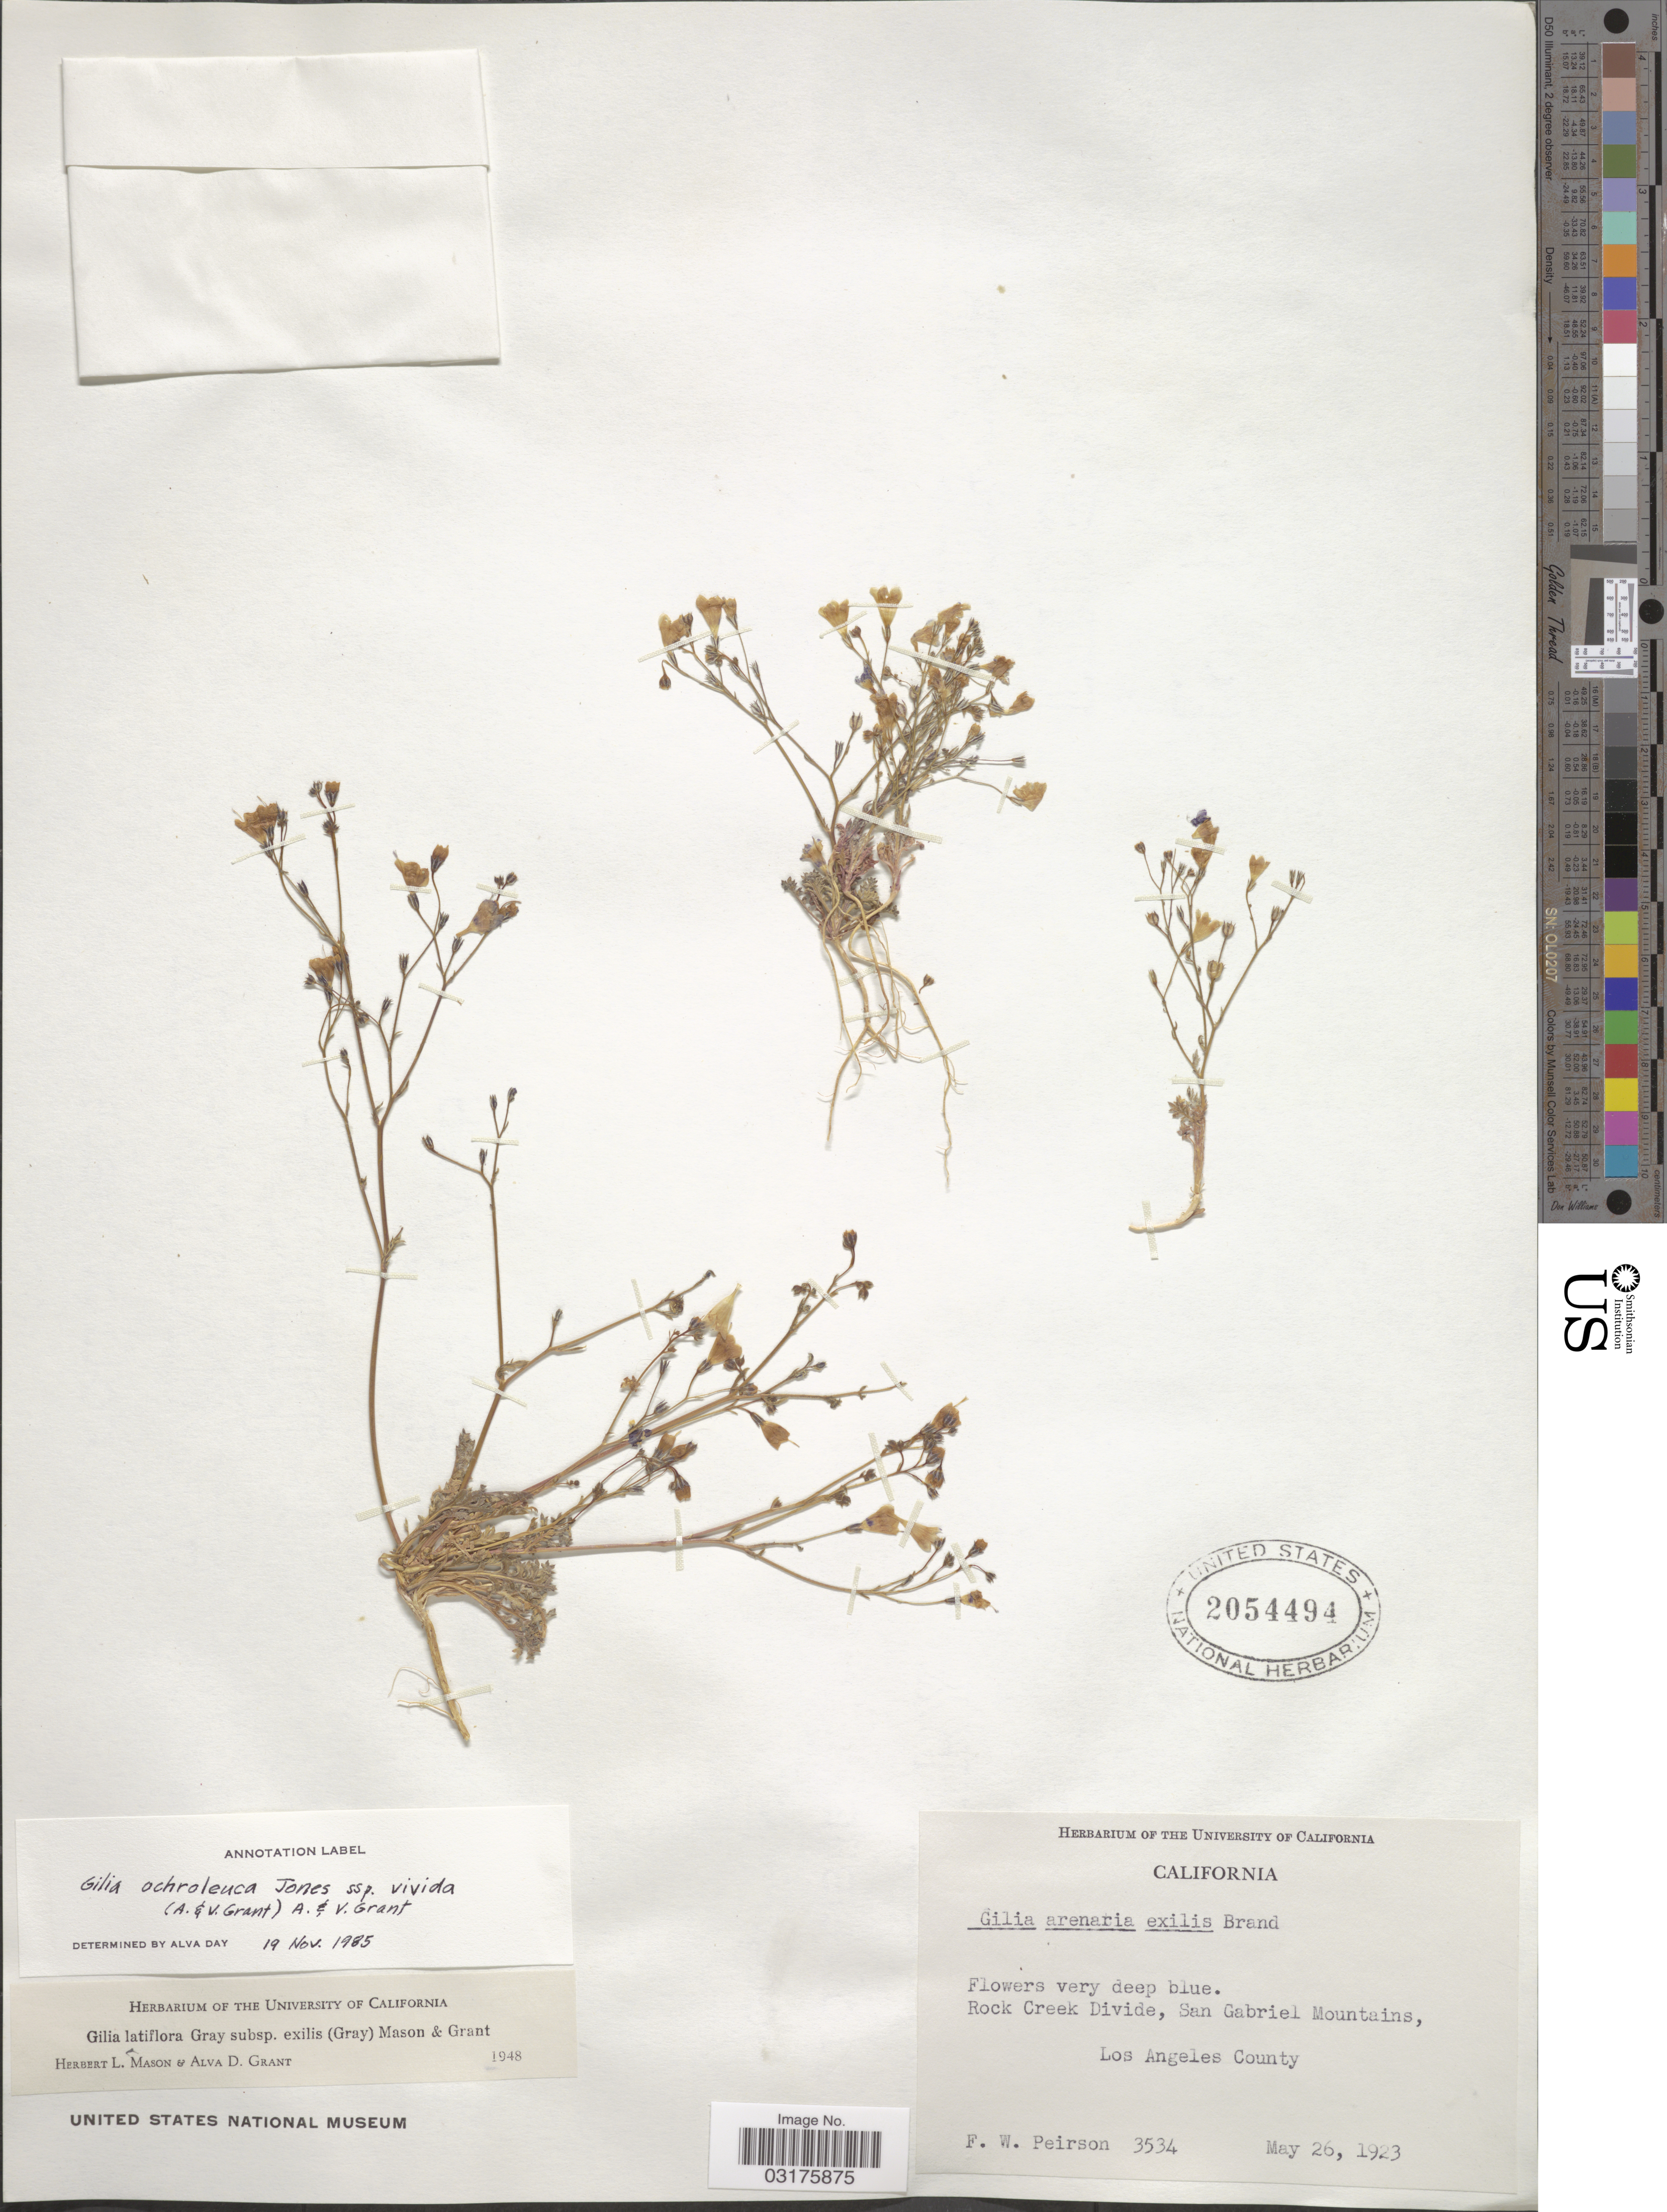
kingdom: Plantae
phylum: Tracheophyta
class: Magnoliopsida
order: Ericales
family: Polemoniaceae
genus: Gilia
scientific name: Gilia ochroleuca subsp. vivida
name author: (A.D. Grant & V.E. Grant) A.D. Grant & V.E. Grant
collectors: F. Peirson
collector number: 3534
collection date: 1923-05-26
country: United States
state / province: California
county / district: Los Angeles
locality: Rock Creek Divide, San Gabriel Mountains, Los Angeles County.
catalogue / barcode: US 2054494